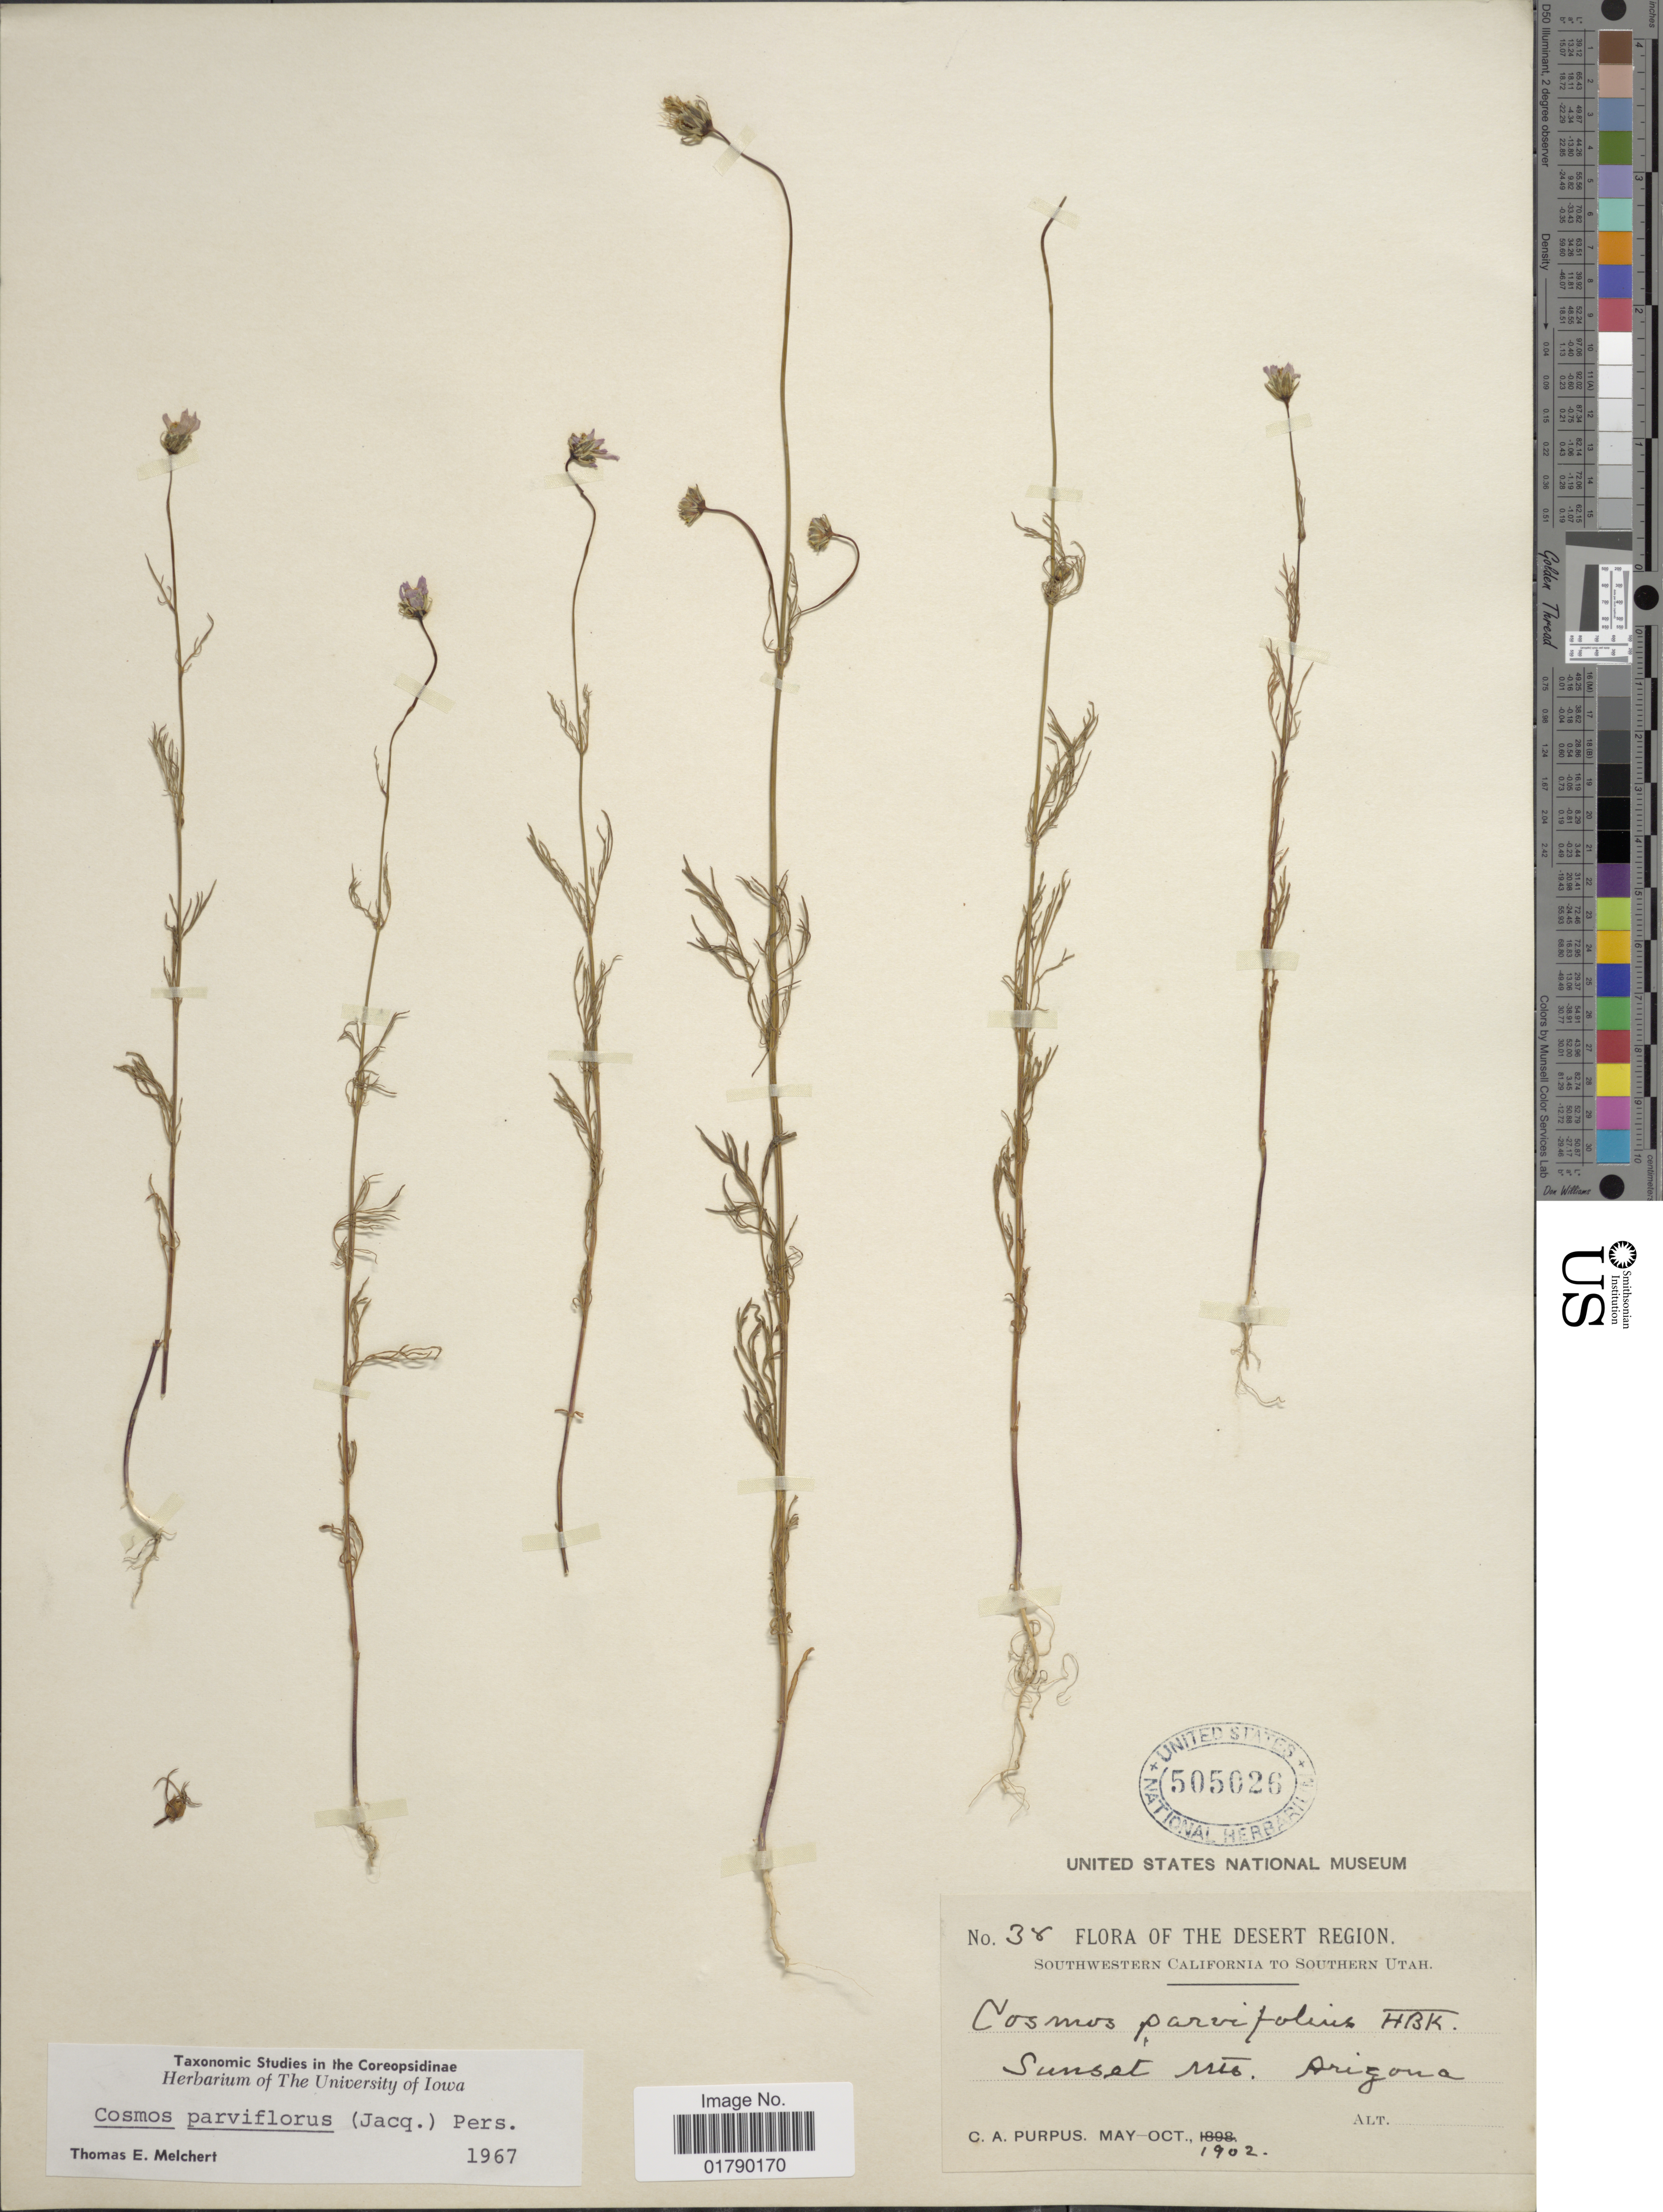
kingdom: Plantae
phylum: Tracheophyta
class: Magnoliopsida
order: Asterales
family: Asteraceae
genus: Cosmos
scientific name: Cosmos parviflorus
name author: (Jacq.) Pers.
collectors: C. A. Purpus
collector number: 38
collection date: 1902-05/1902-10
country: United States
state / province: Arizona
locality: Desert Region, Southwestern California to Southern Utah, Sunset Mts.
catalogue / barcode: US 505026